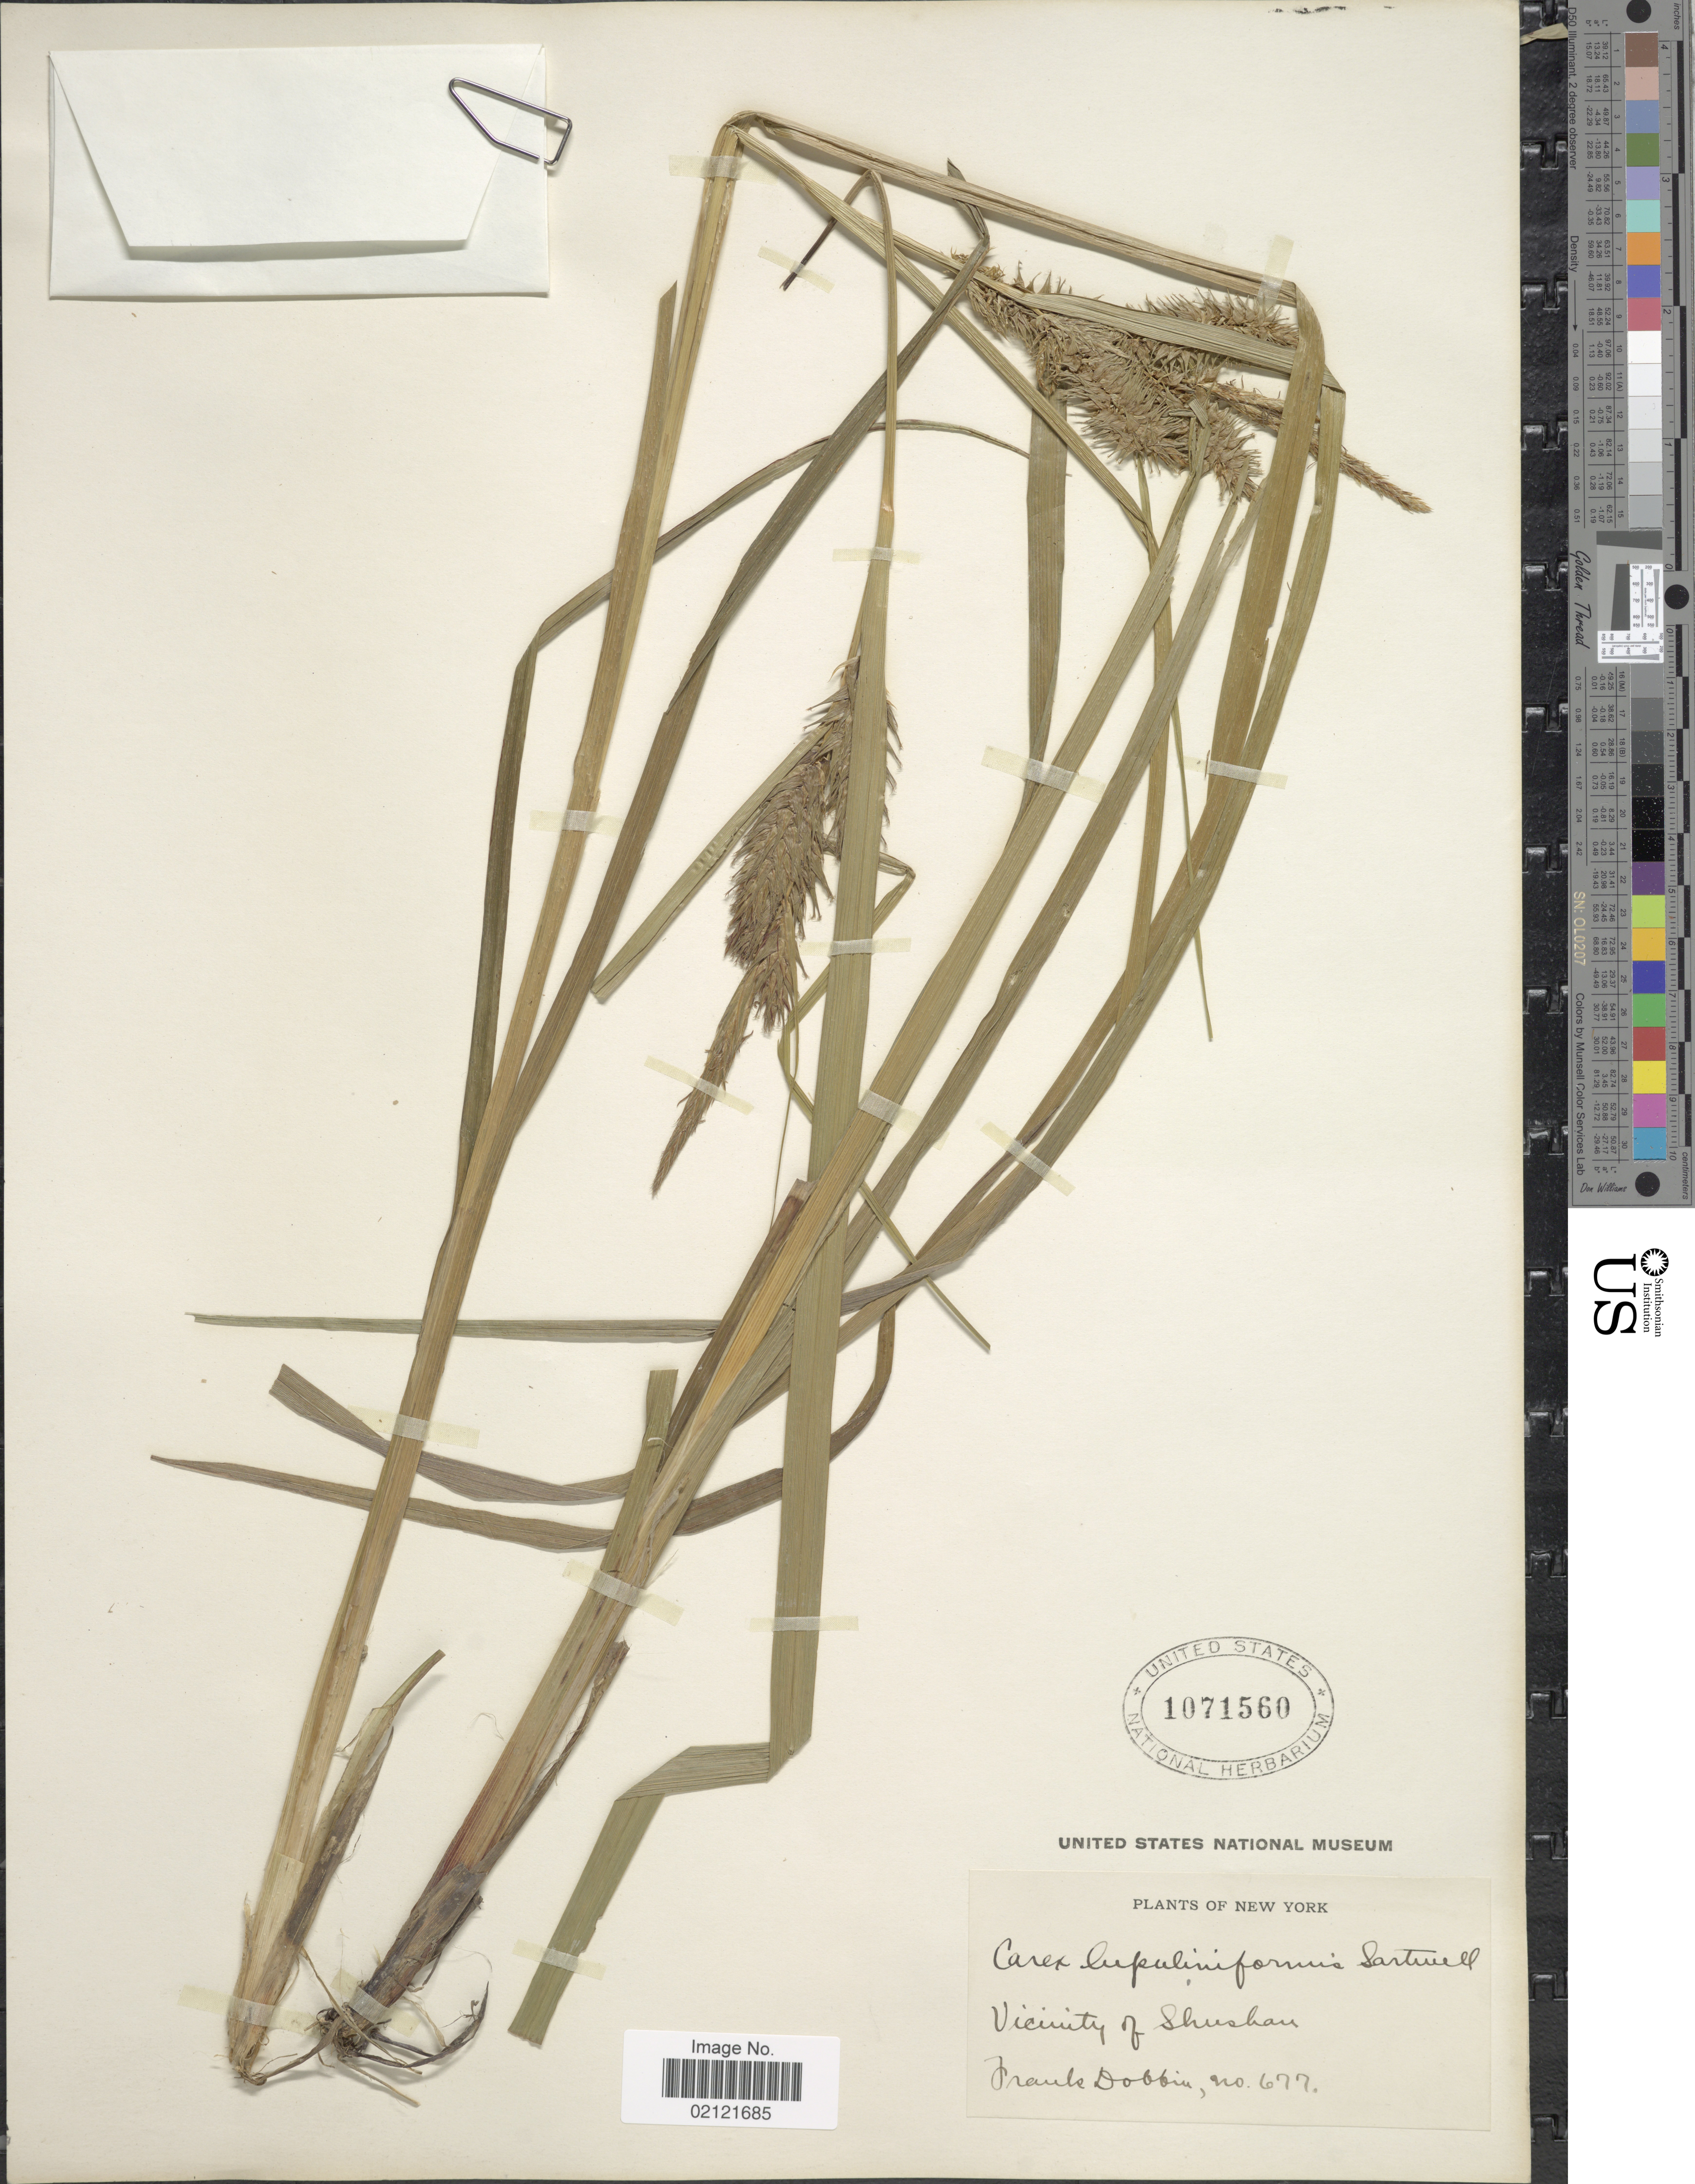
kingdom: Plantae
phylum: Tracheophyta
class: Liliopsida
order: Poales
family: Cyperaceae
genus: Carex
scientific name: Carex lupuliformis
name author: Sartwell ex Dewey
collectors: F. Dobbin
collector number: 677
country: United States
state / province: New York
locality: Vicinity of Shushan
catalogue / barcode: US 1071560